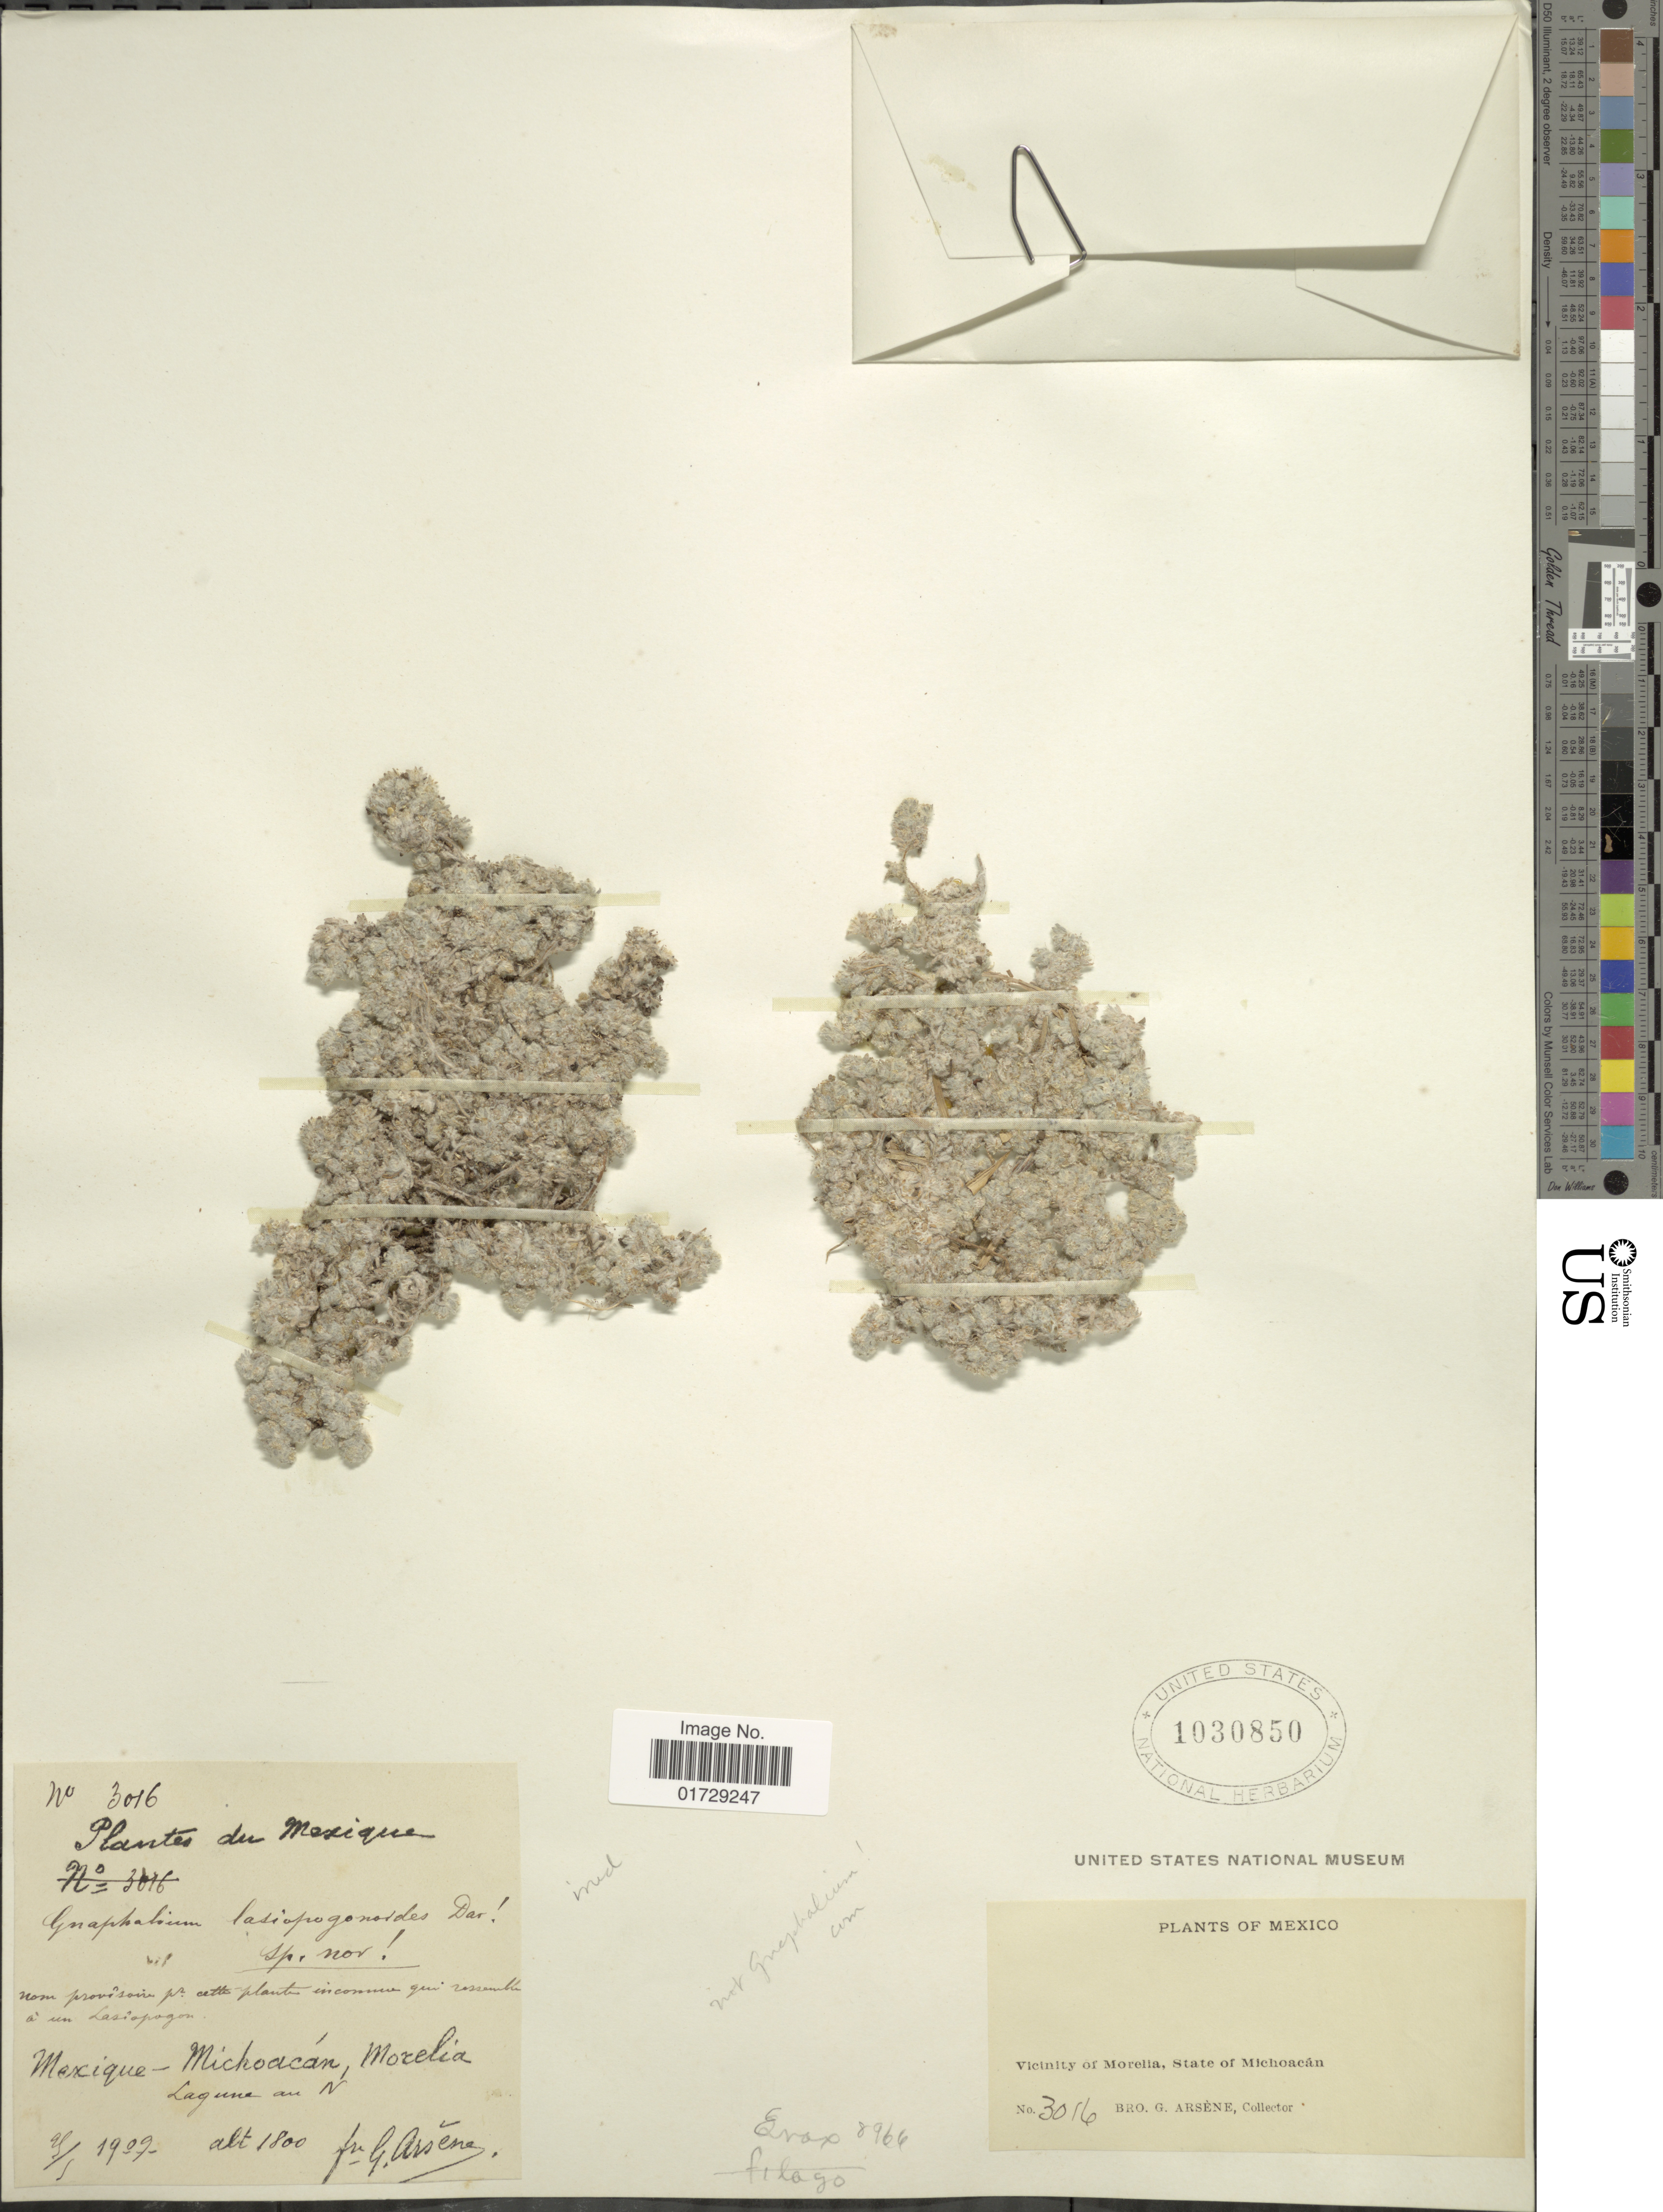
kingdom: Plantae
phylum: Tracheophyta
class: Magnoliopsida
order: Asterales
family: Asteraceae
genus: Evax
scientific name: Evax multicaulis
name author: DC.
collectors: Bro. G. Arsène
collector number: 3016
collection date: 1909-05-28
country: Mexico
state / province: Michoacán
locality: Vicinity of Morelia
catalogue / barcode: US 1030850